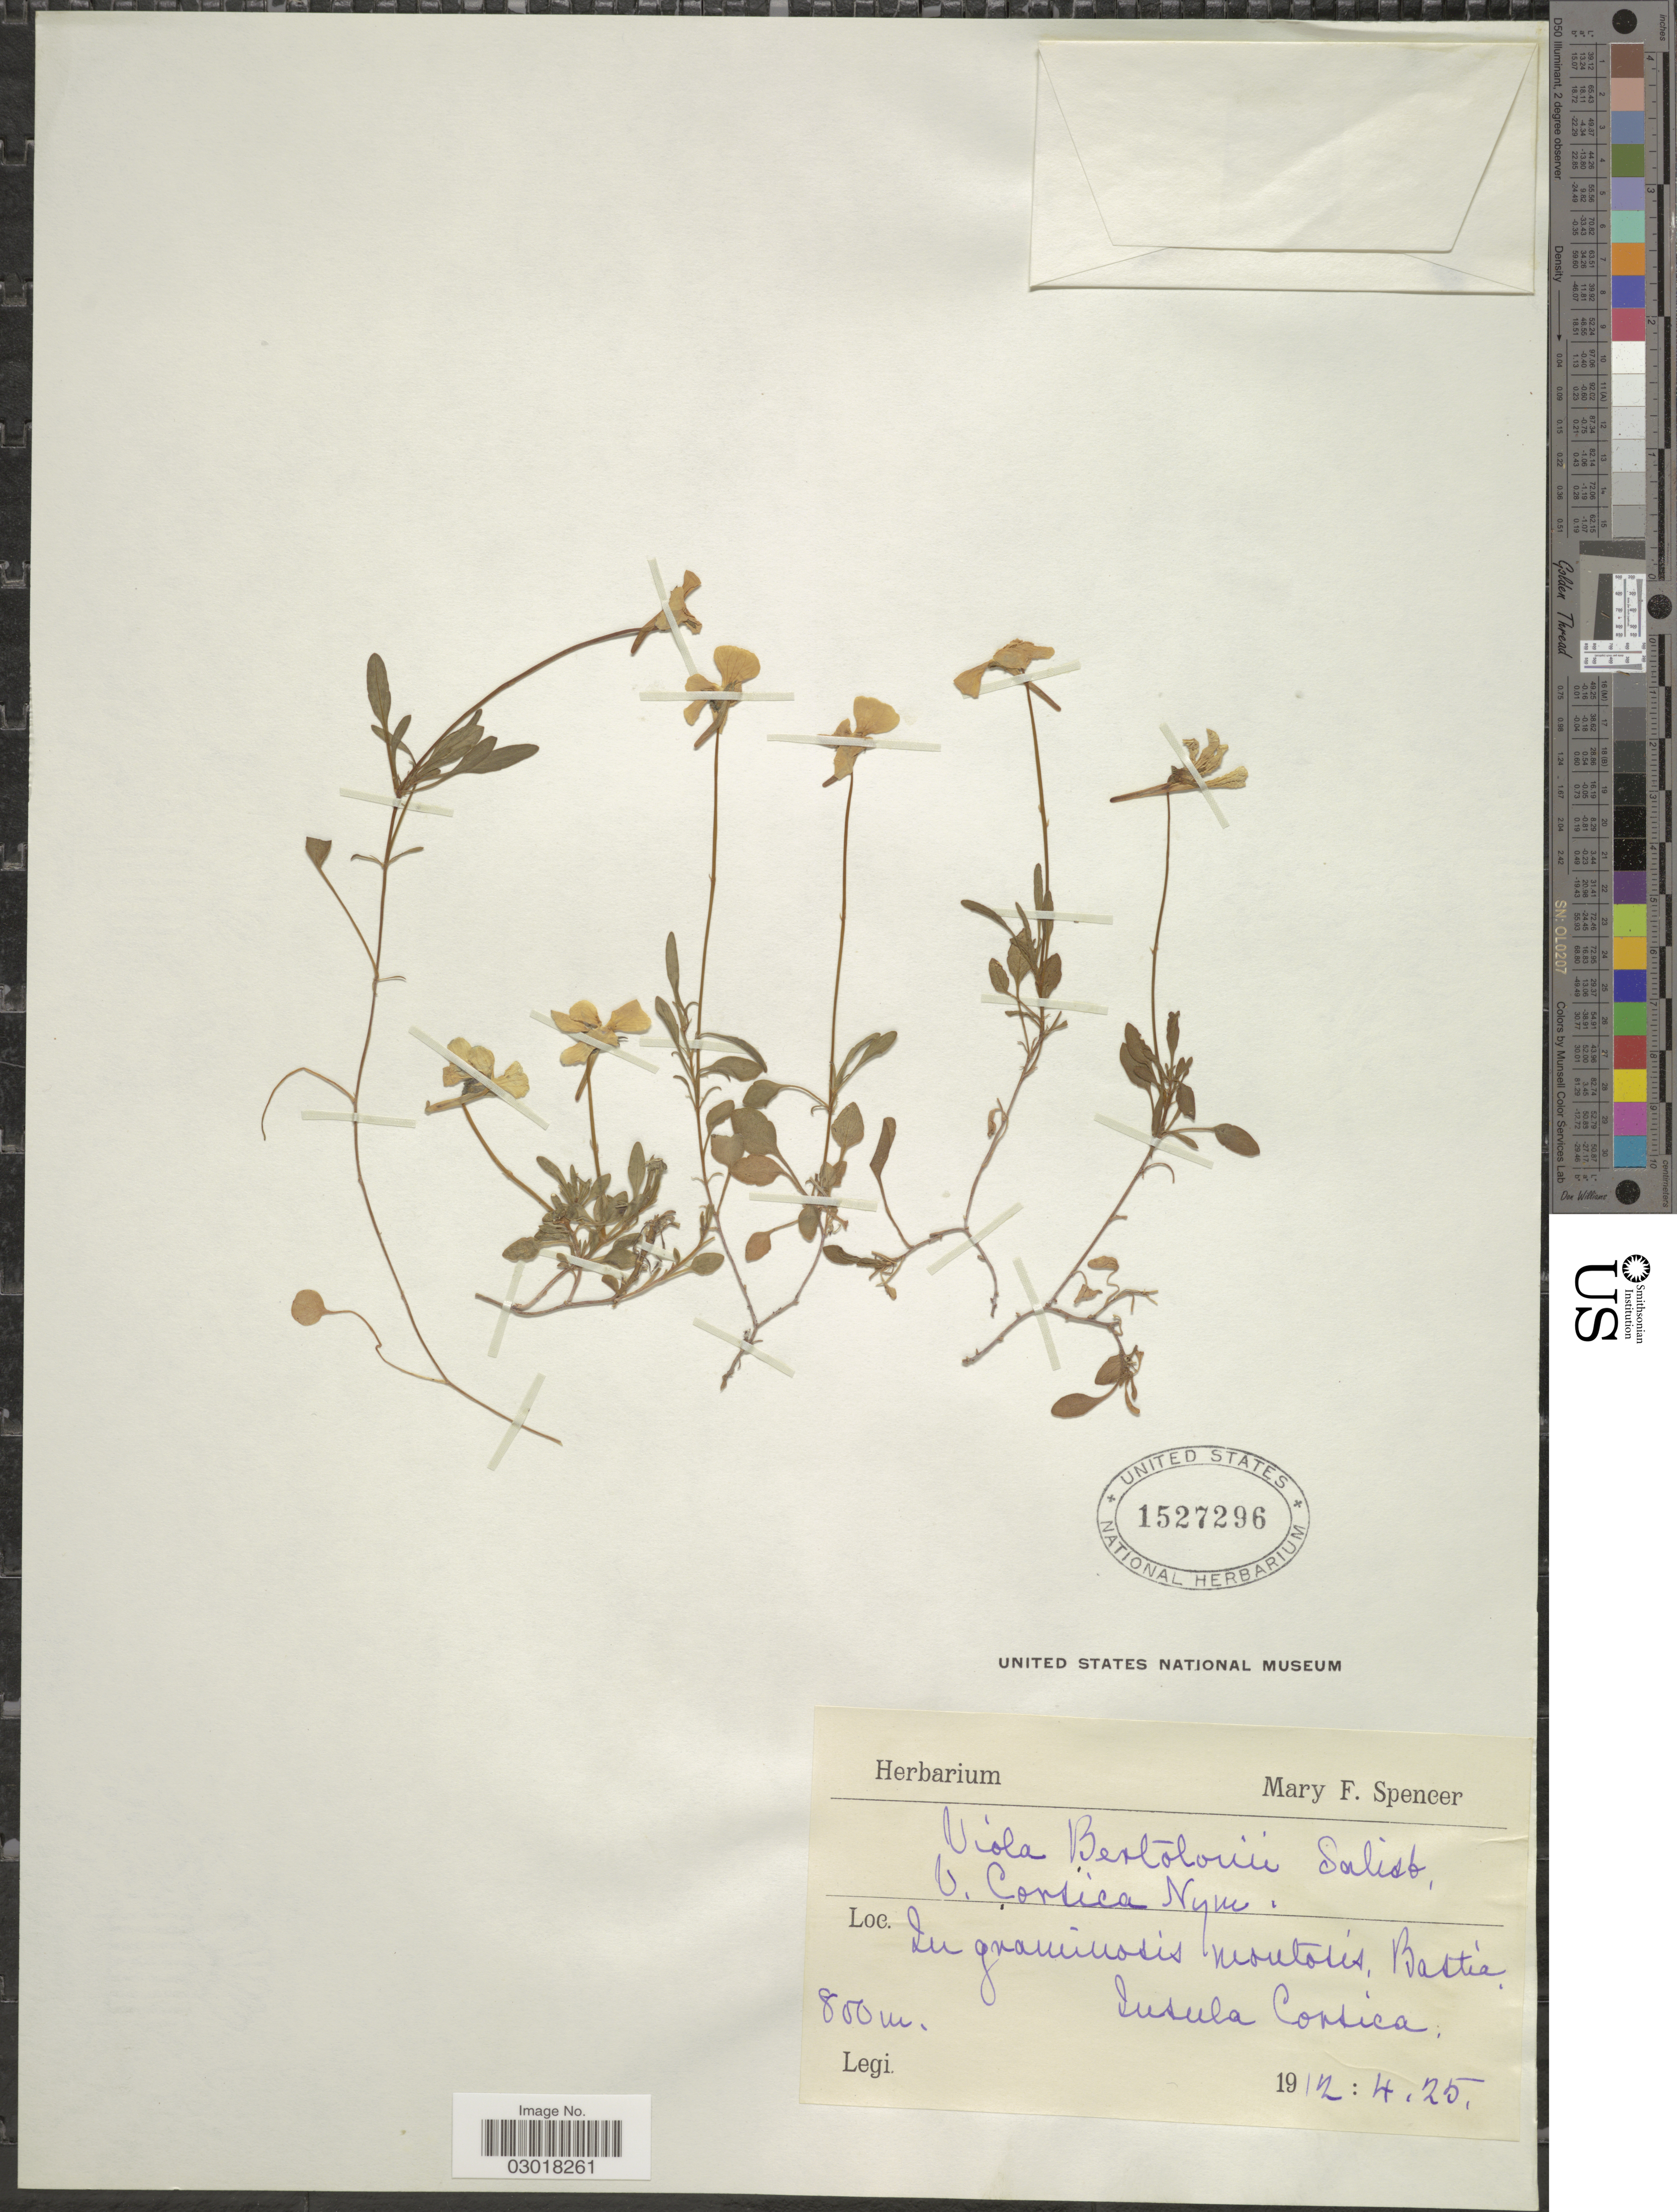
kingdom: Plantae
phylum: Tracheophyta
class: Magnoliopsida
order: Malpighiales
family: Violaceae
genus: Viola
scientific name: Viola bertolonii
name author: Pio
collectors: ex herb. Spencer, Mary Fiske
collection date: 1912-04-25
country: France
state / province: Corsica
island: Corse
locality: In graminosis montosis, Bastia Insula Corsica.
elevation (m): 800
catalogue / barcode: US 1527296